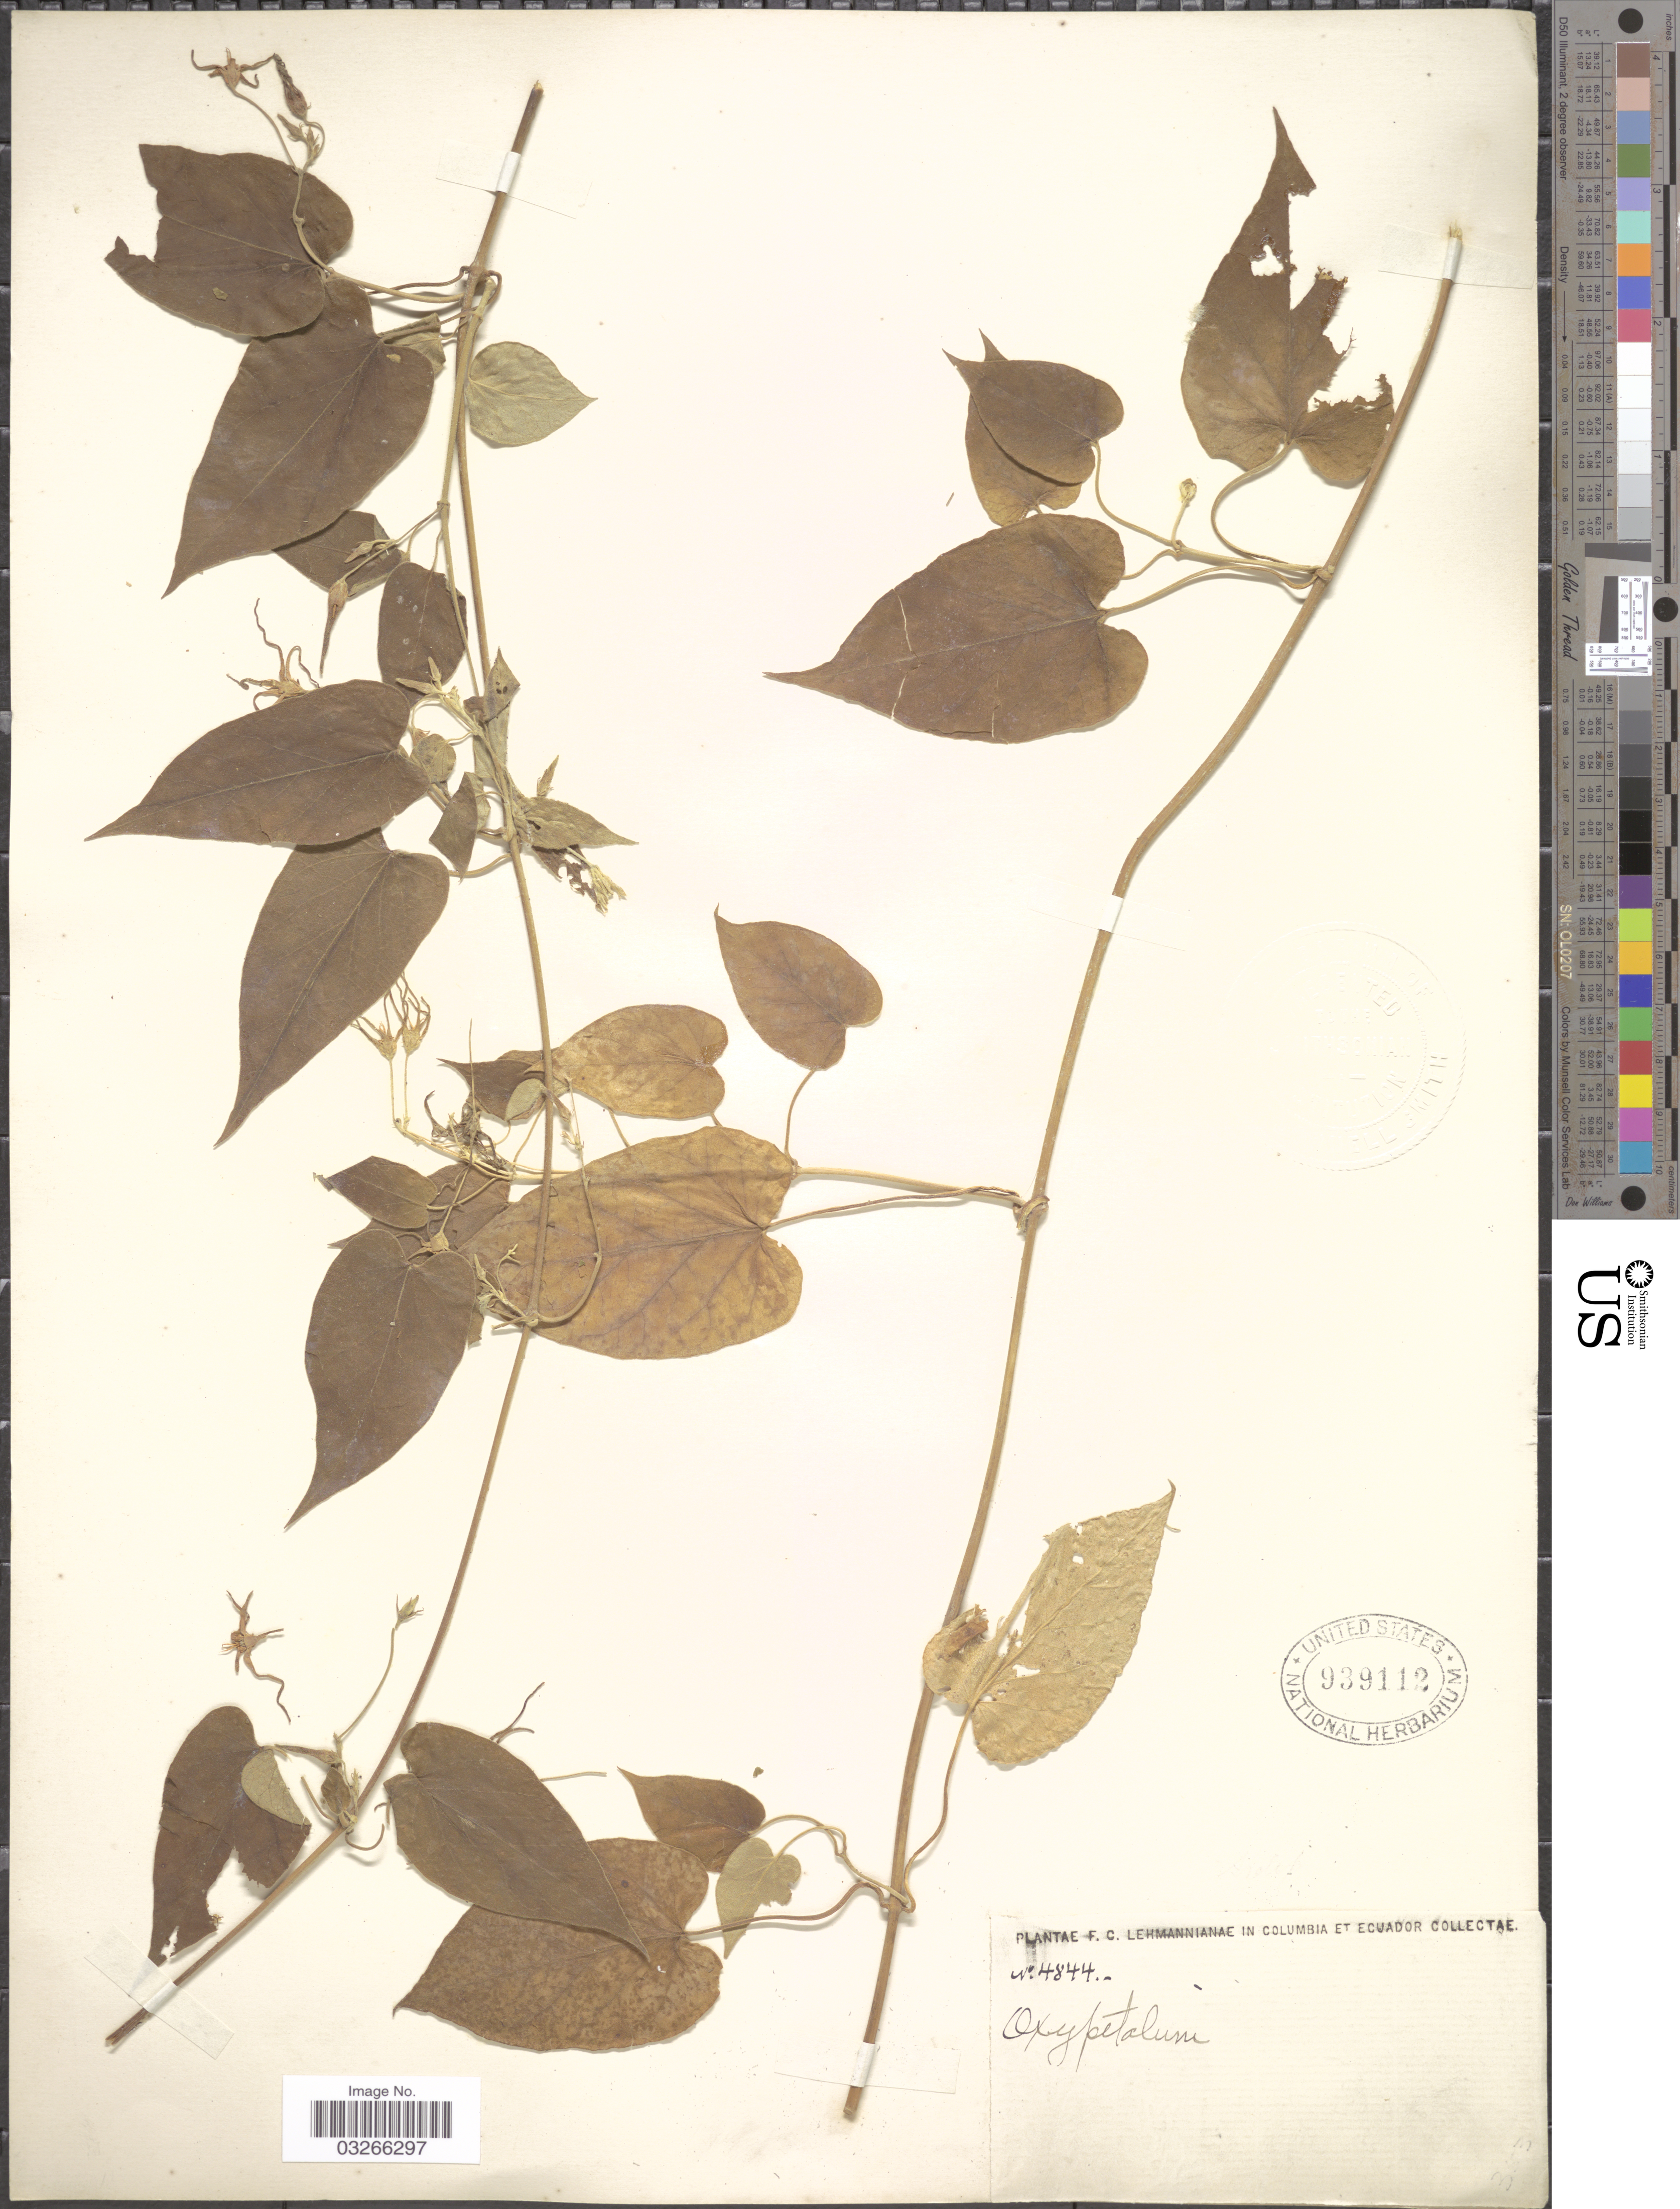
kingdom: Plantae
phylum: Tracheophyta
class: Magnoliopsida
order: Gentianales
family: Apocynaceae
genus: Oxypetalum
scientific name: Oxypetalum cordifolium subsp. cordifolium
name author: (Vent.) Schltr.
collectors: F. C. Lehmann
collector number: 4844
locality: Columbia et Ecuador.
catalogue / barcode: US 939112